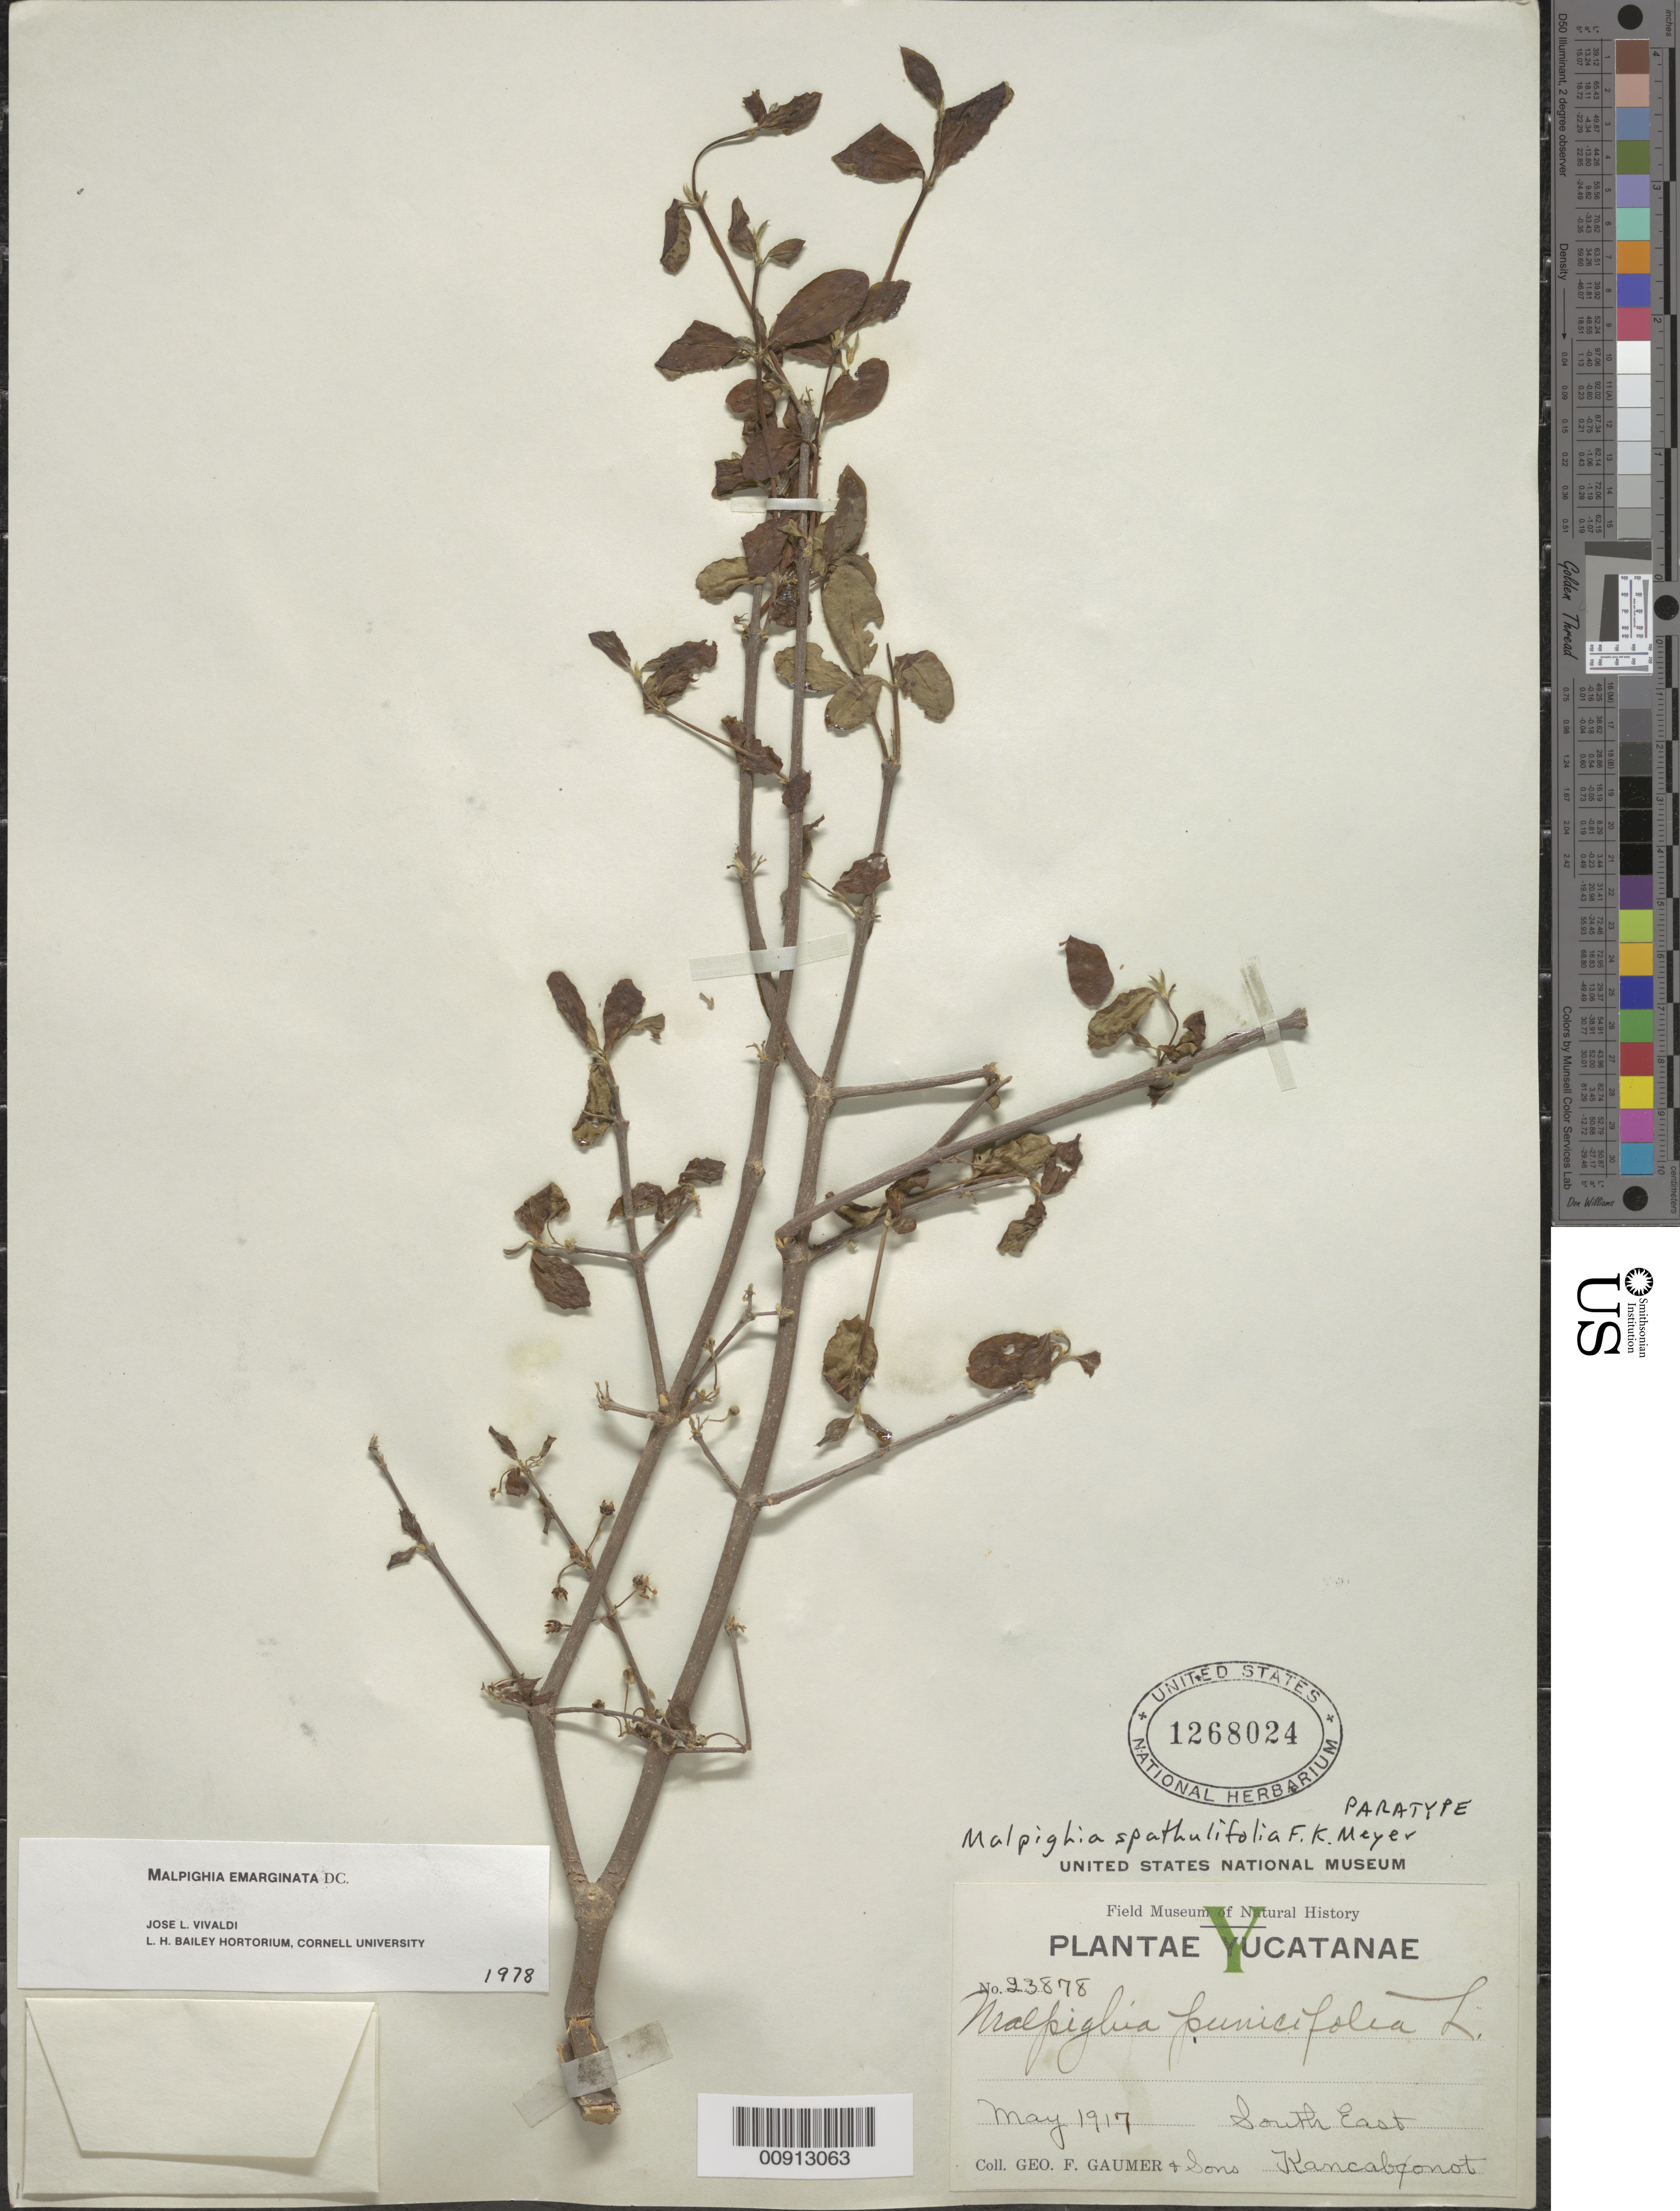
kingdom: Plantae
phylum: Tracheophyta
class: Magnoliopsida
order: Malpighiales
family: Malpighiaceae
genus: Malpighia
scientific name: Malpighia spathulifolia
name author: F.K. Mey.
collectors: G. F. Gaumer & et al.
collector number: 23878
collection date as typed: May 1917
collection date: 1917-05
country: Mexico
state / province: Yucatán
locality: South East Kancabonot, Yucatán.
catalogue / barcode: US 1268024